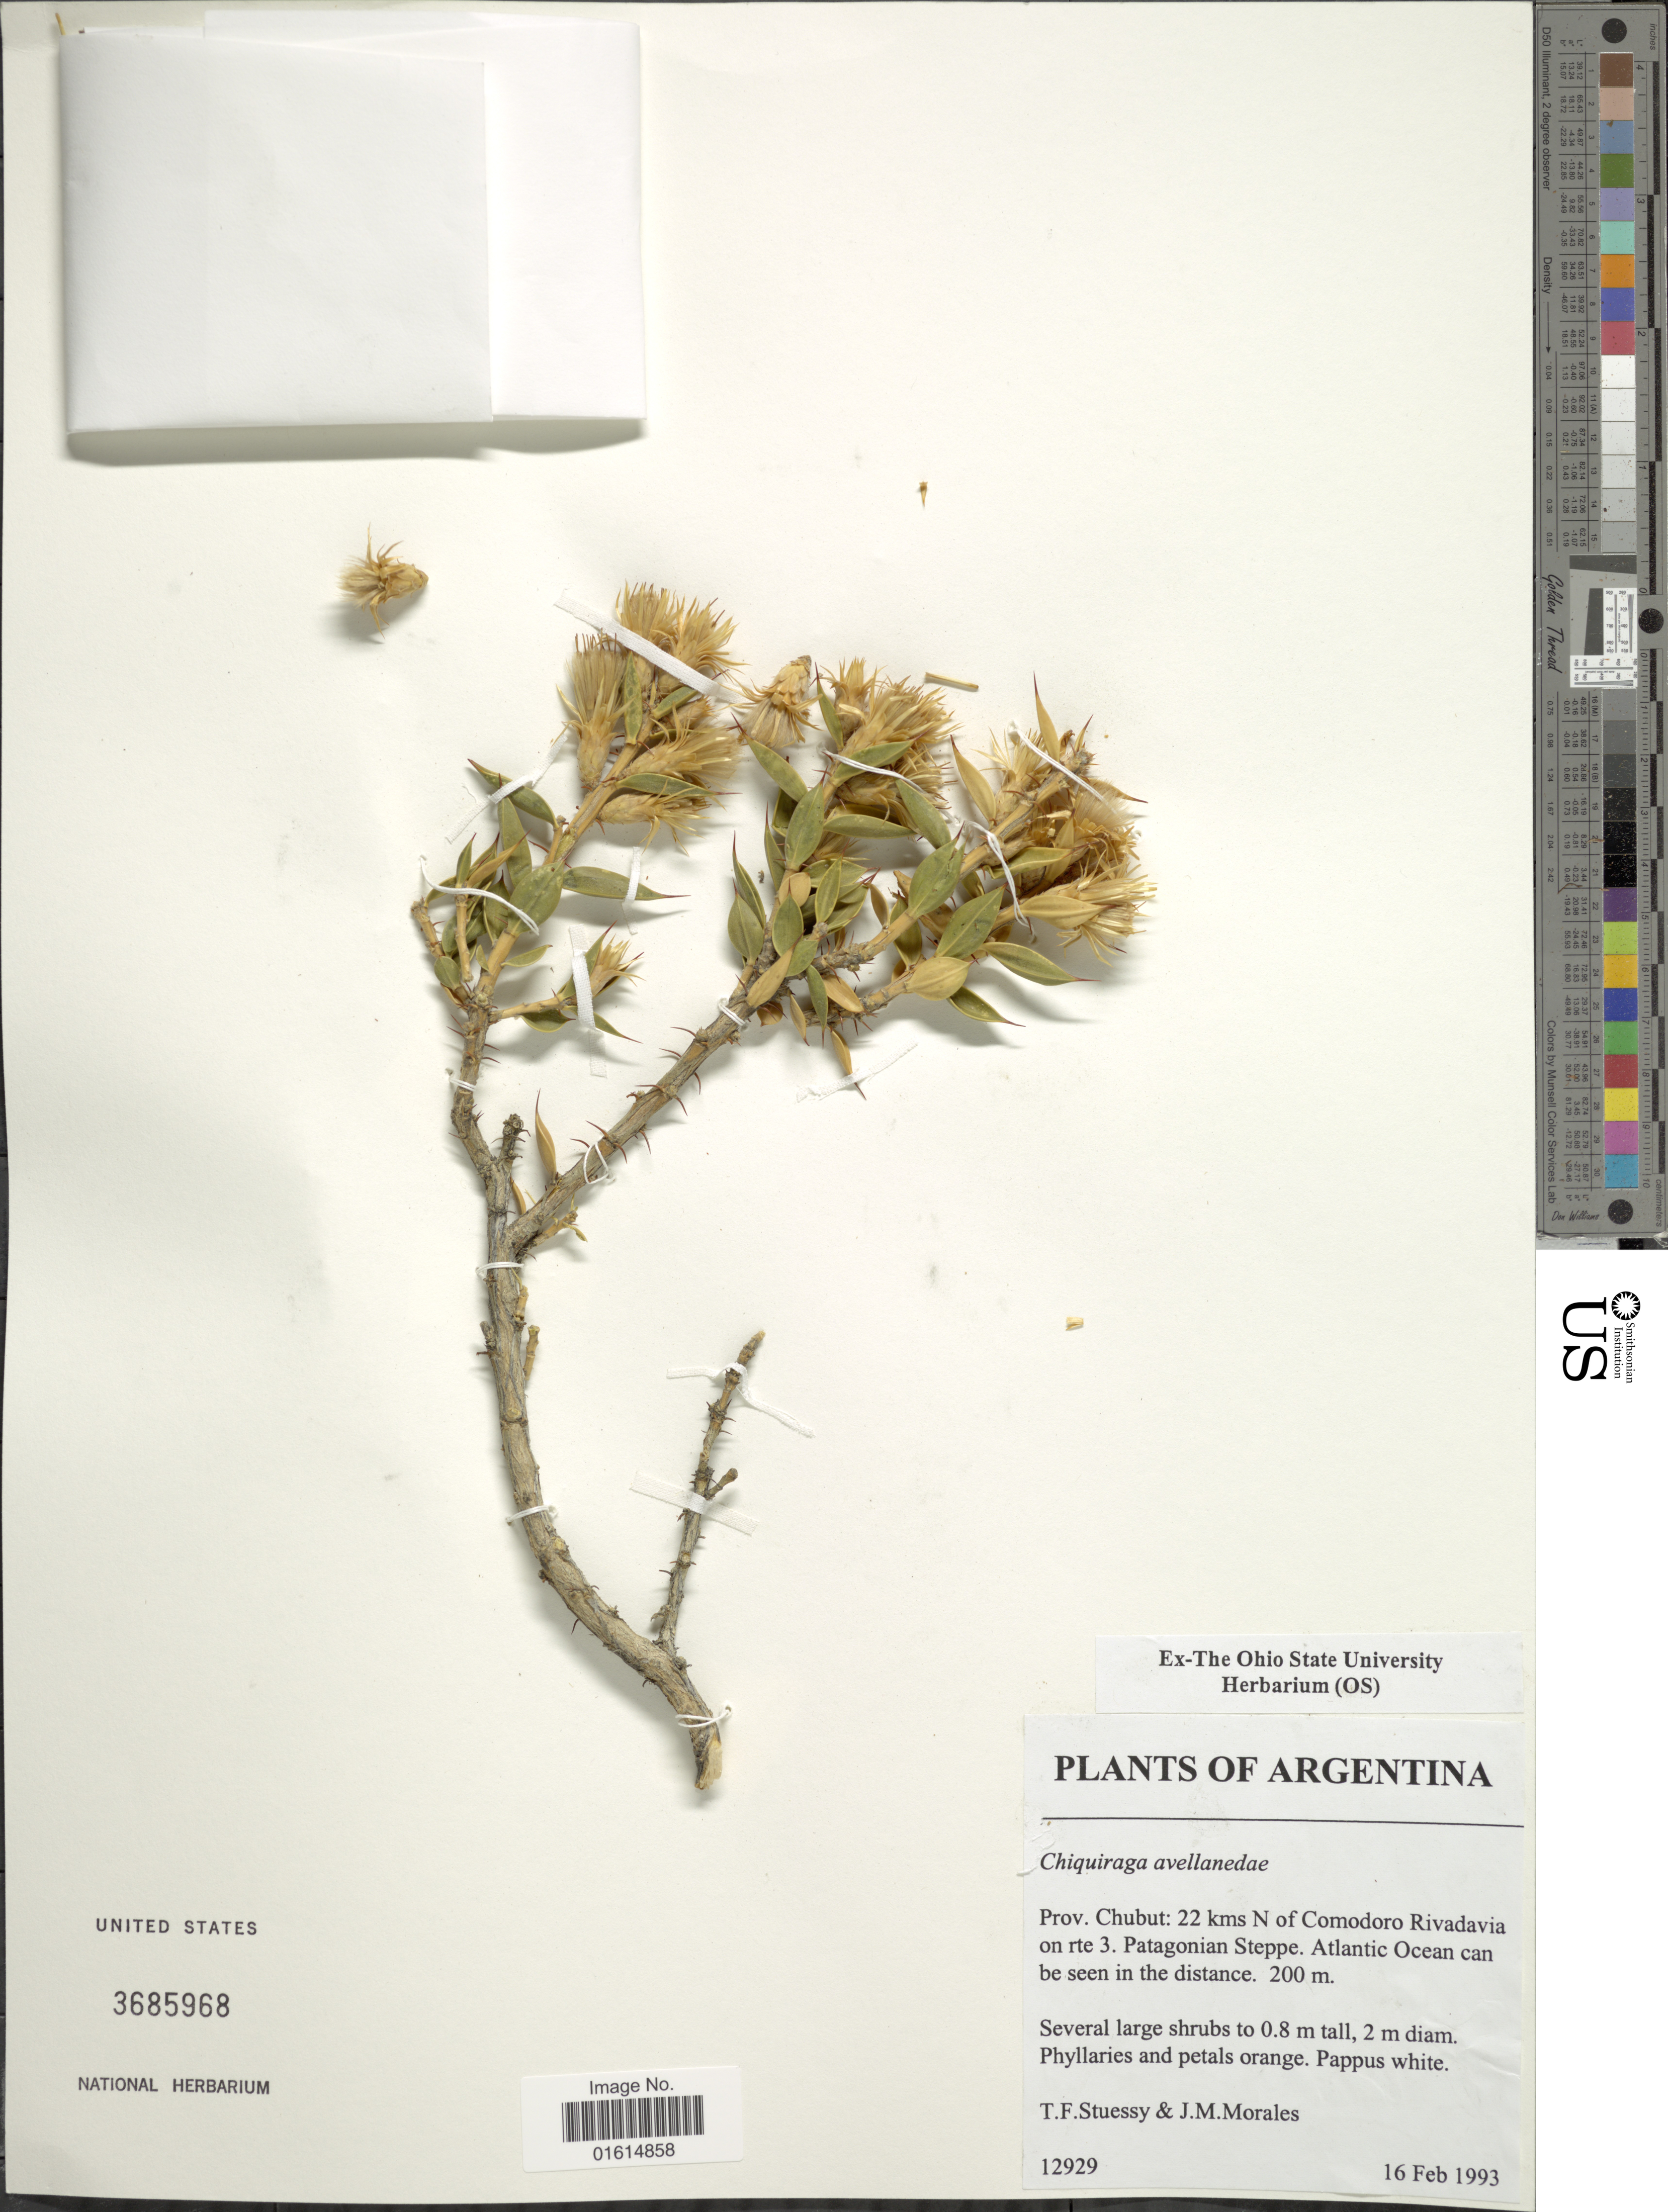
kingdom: Plantae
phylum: Tracheophyta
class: Magnoliopsida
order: Asterales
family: Asteraceae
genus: Chuquiraga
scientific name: Chuquiraga avellanedae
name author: Lorentz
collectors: T. Stuessy & J. Morales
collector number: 12929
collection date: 1993-02-16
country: Argentina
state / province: Chubut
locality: Prov. Chubut, 22 kms N of Comodoro Rivadavia on rte 3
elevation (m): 200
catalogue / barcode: US 3685968